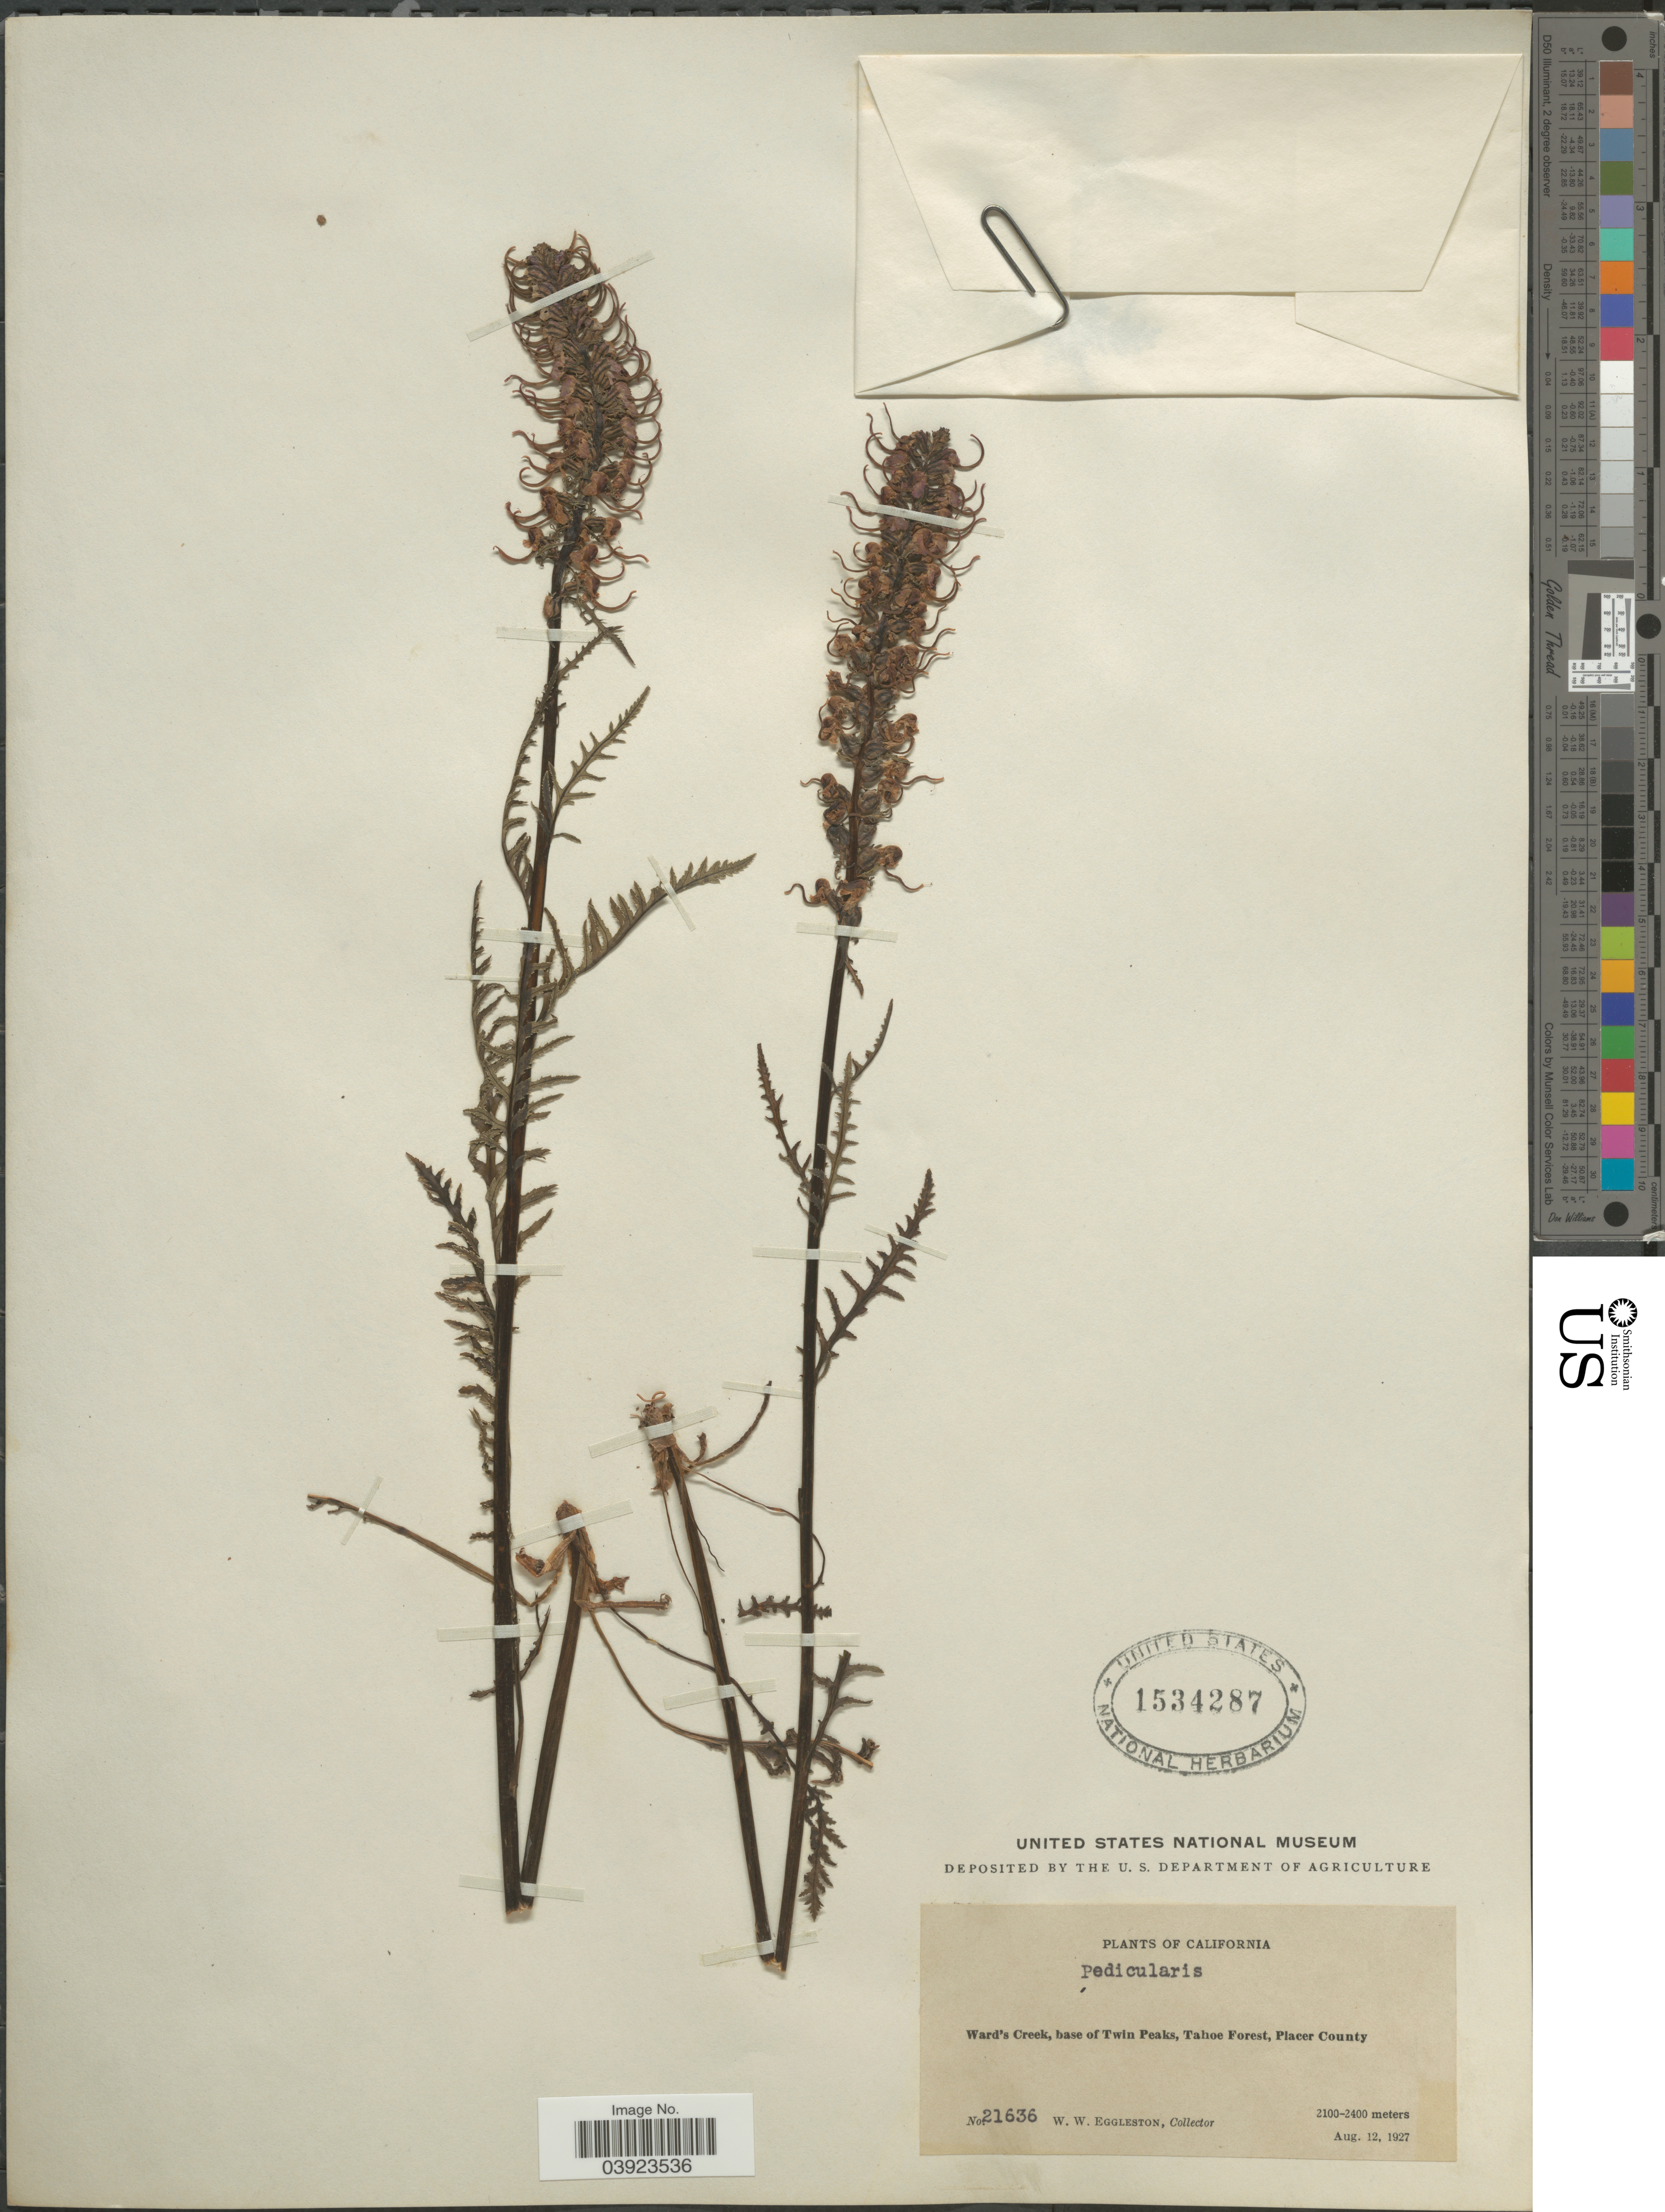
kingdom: Plantae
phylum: Tracheophyta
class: Magnoliopsida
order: Lamiales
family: Orobanchaceae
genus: Pedicularis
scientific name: Pedicularis surrecta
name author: Benth.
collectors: W. W. Eggleston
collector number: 21636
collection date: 1927-08-12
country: United States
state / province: California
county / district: Placer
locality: Ward's Creek, base of Twin Peaks, Tahoe Forest, Placer County.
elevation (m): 2100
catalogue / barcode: US 1534287